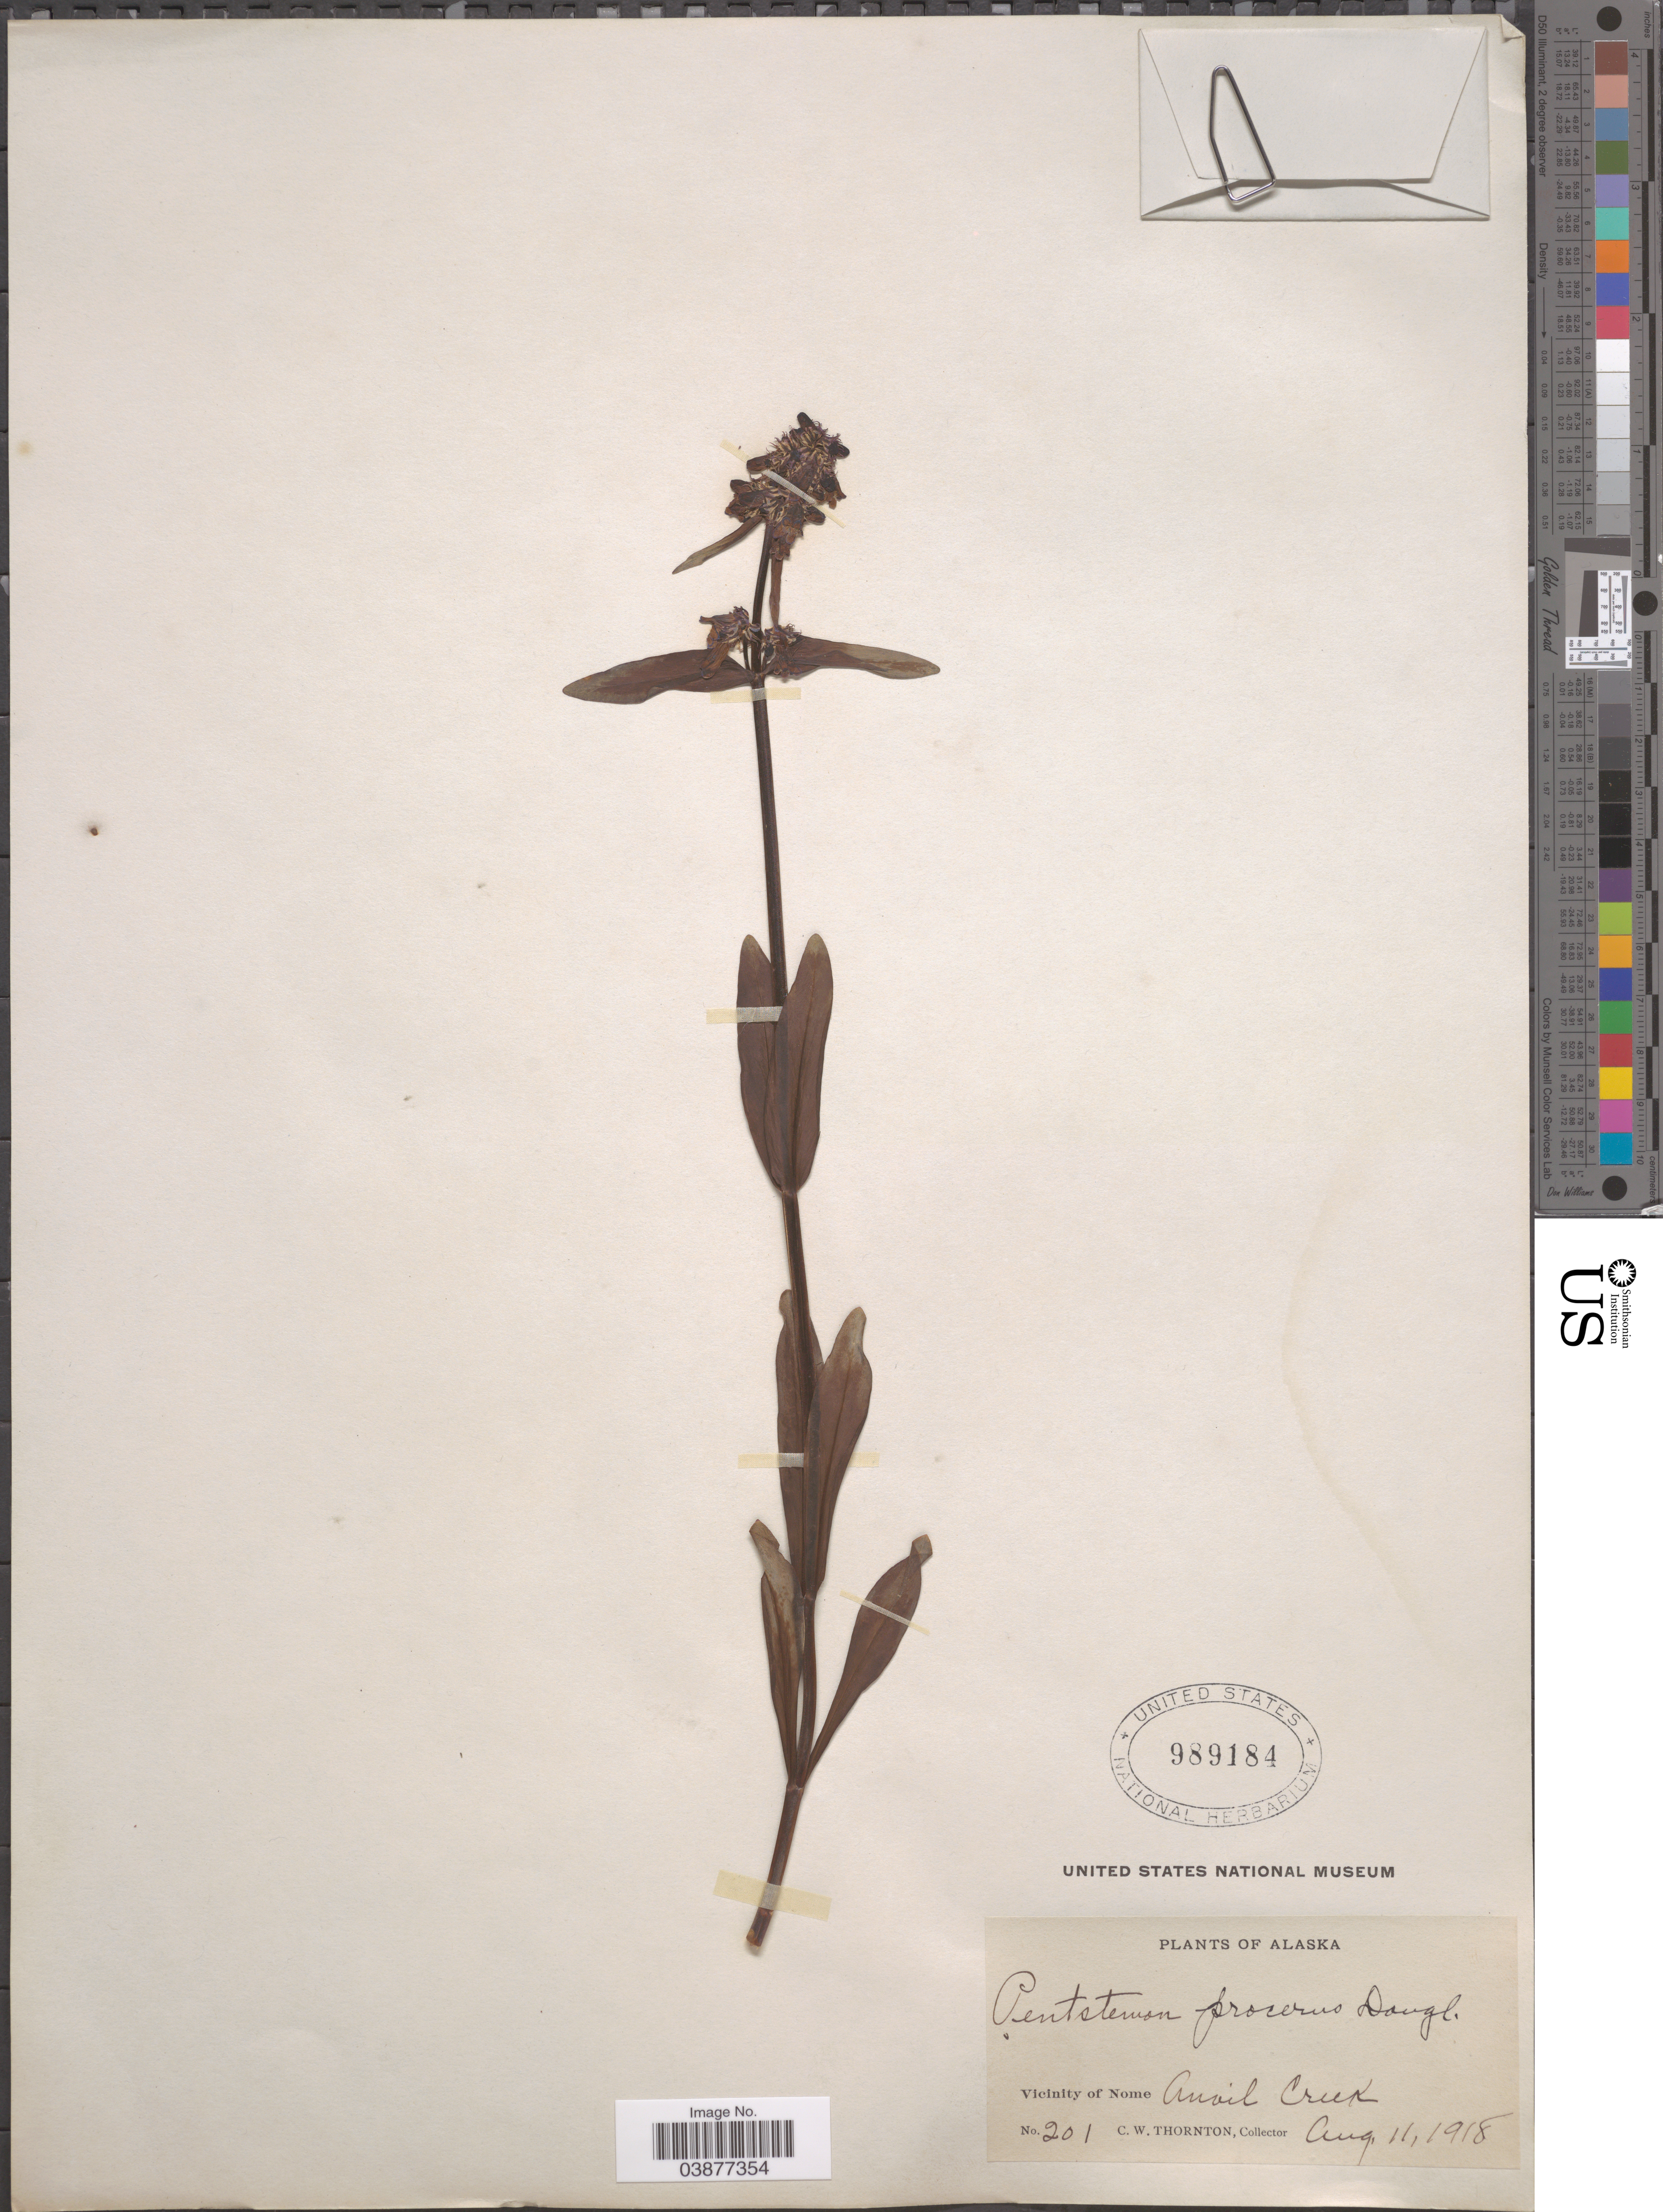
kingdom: Plantae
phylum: Tracheophyta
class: Magnoliopsida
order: Lamiales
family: Plantaginaceae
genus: Penstemon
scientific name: Penstemon procerus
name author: Douglas ex Graham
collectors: C. Thornton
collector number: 201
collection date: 1918-08-11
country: United States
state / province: Alaska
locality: Vicinity of Nome, Anvil Creek.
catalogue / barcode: US 989184